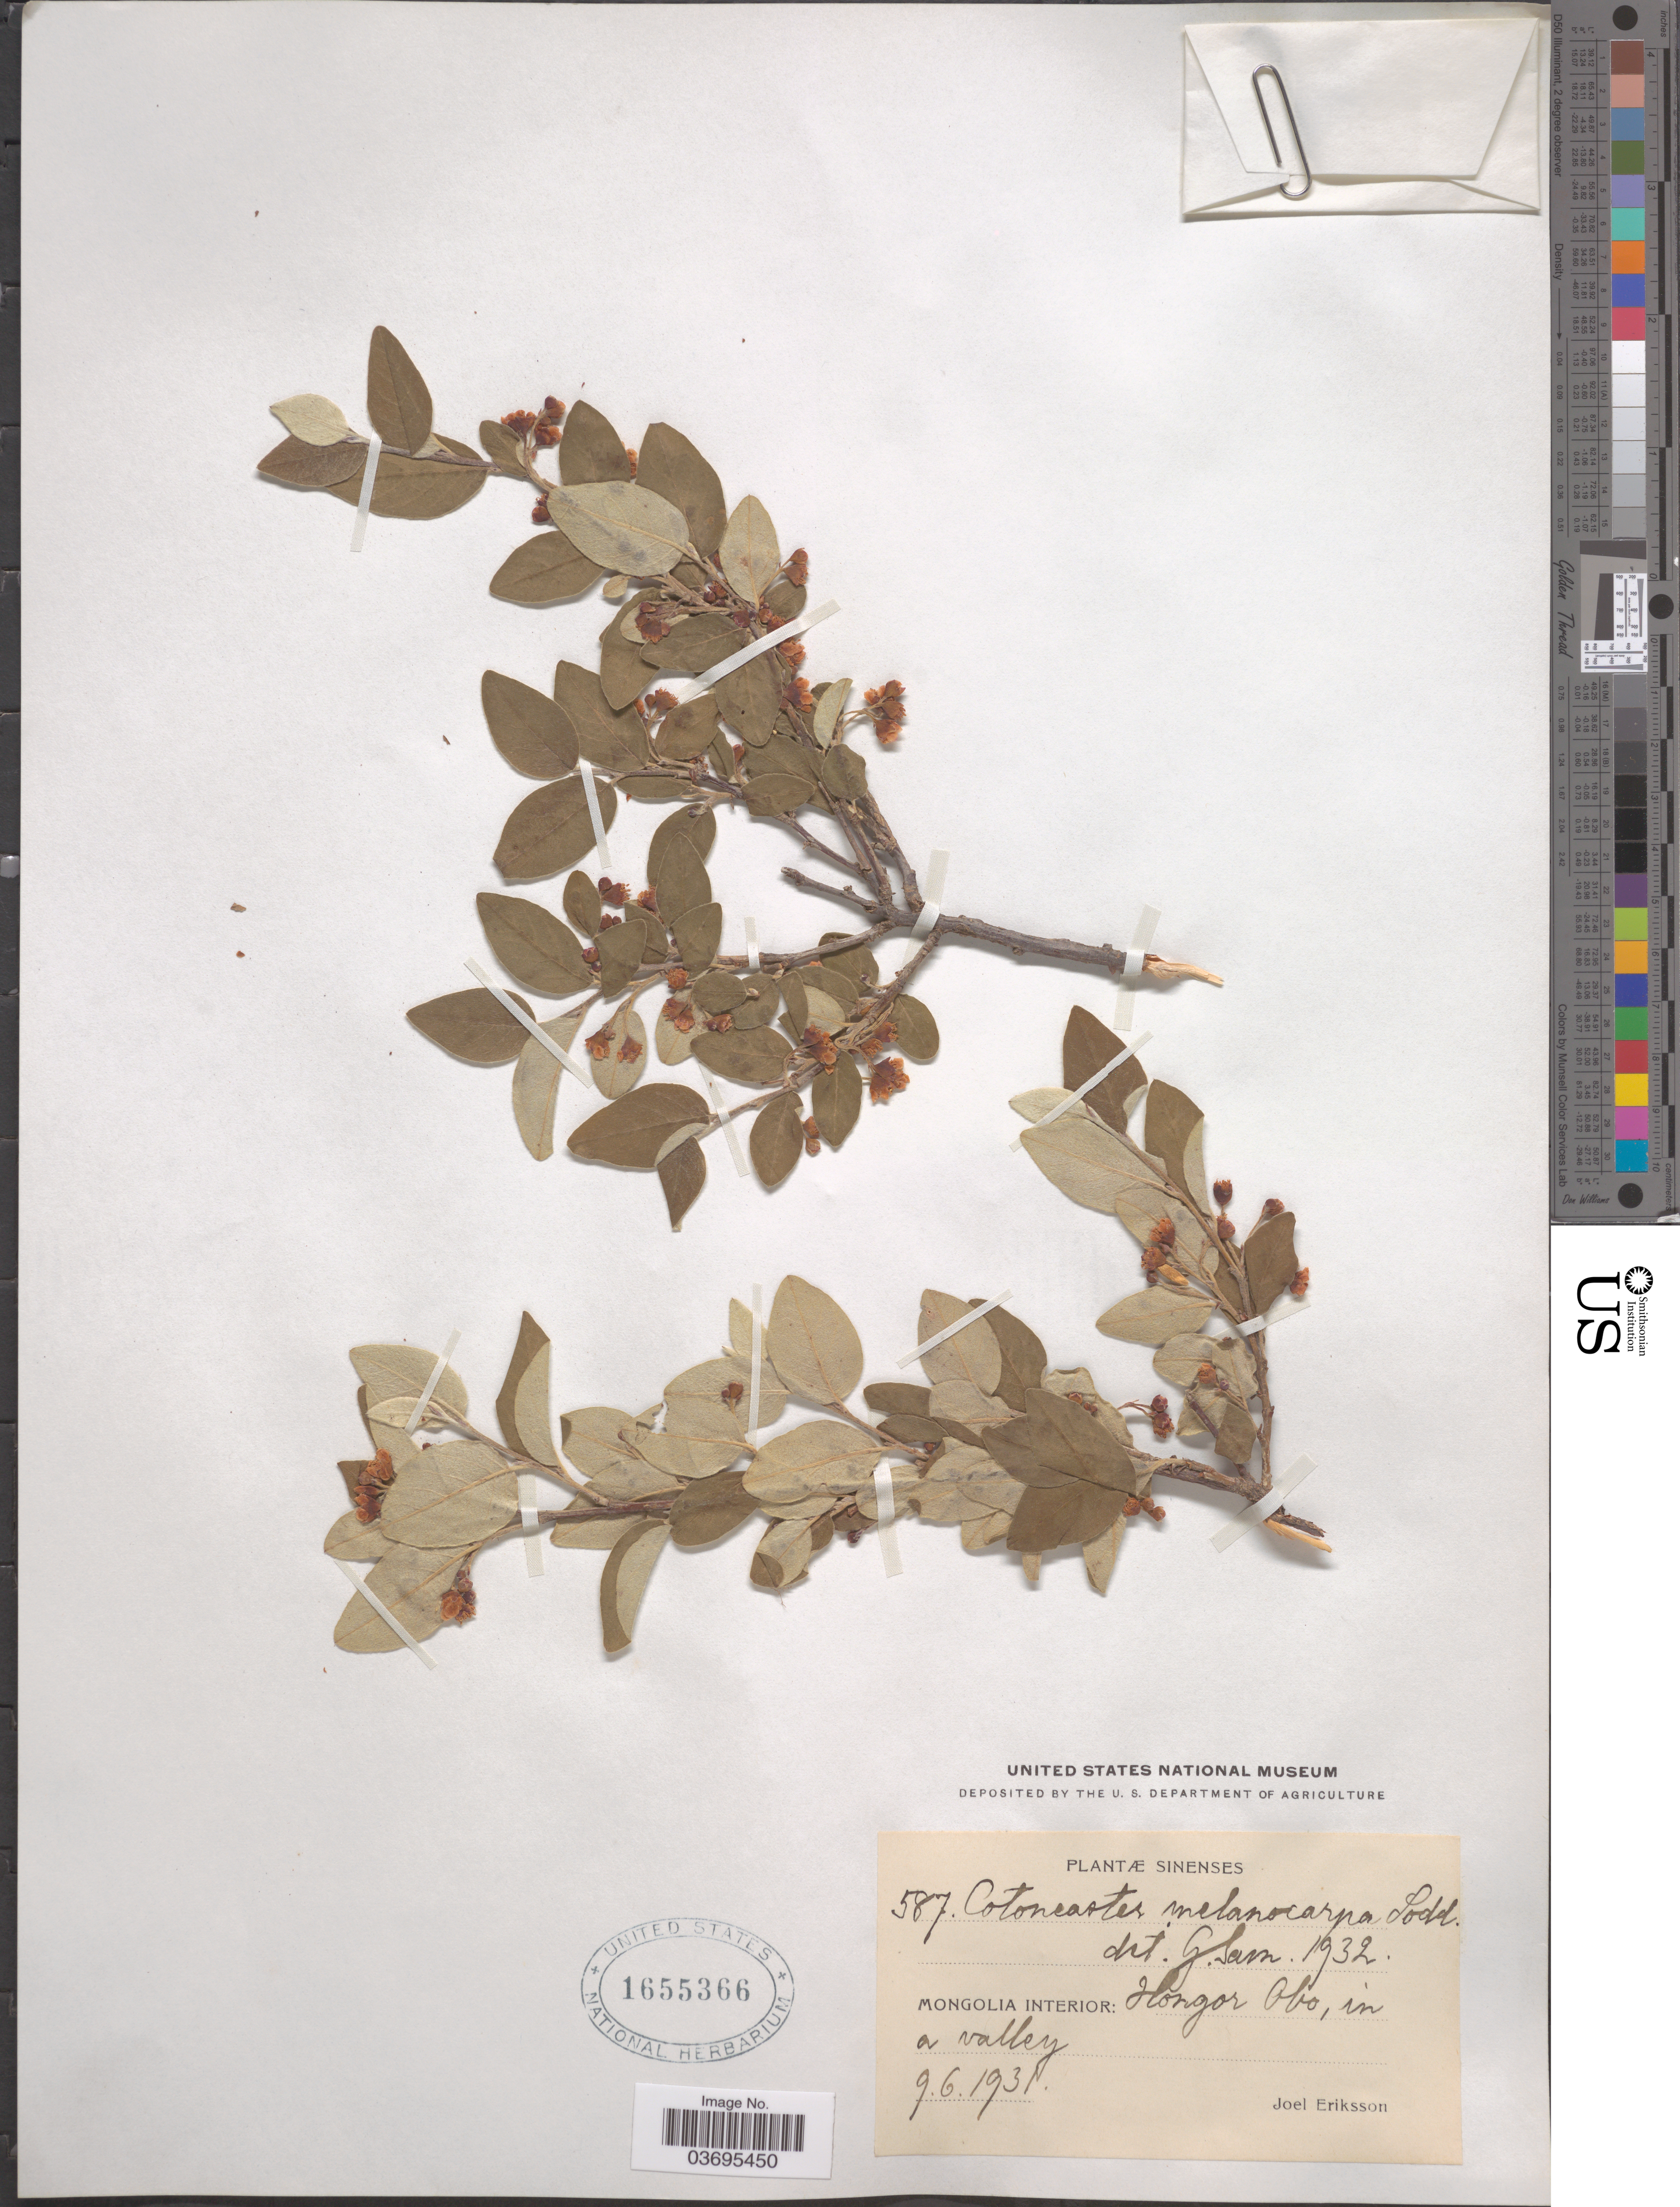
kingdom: Plantae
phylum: Tracheophyta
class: Magnoliopsida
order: Rosales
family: Rosaceae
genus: Cotoneaster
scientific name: Cotoneaster melanocarpus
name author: Conrad L. Loddiges, G. Loddiges & W. Loddiges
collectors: J. Eriksson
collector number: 587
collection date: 1931-06-09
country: China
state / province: Nei Monggol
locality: Mongolia Interior: Hongor Obo, in a valley.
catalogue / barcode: US 1655366